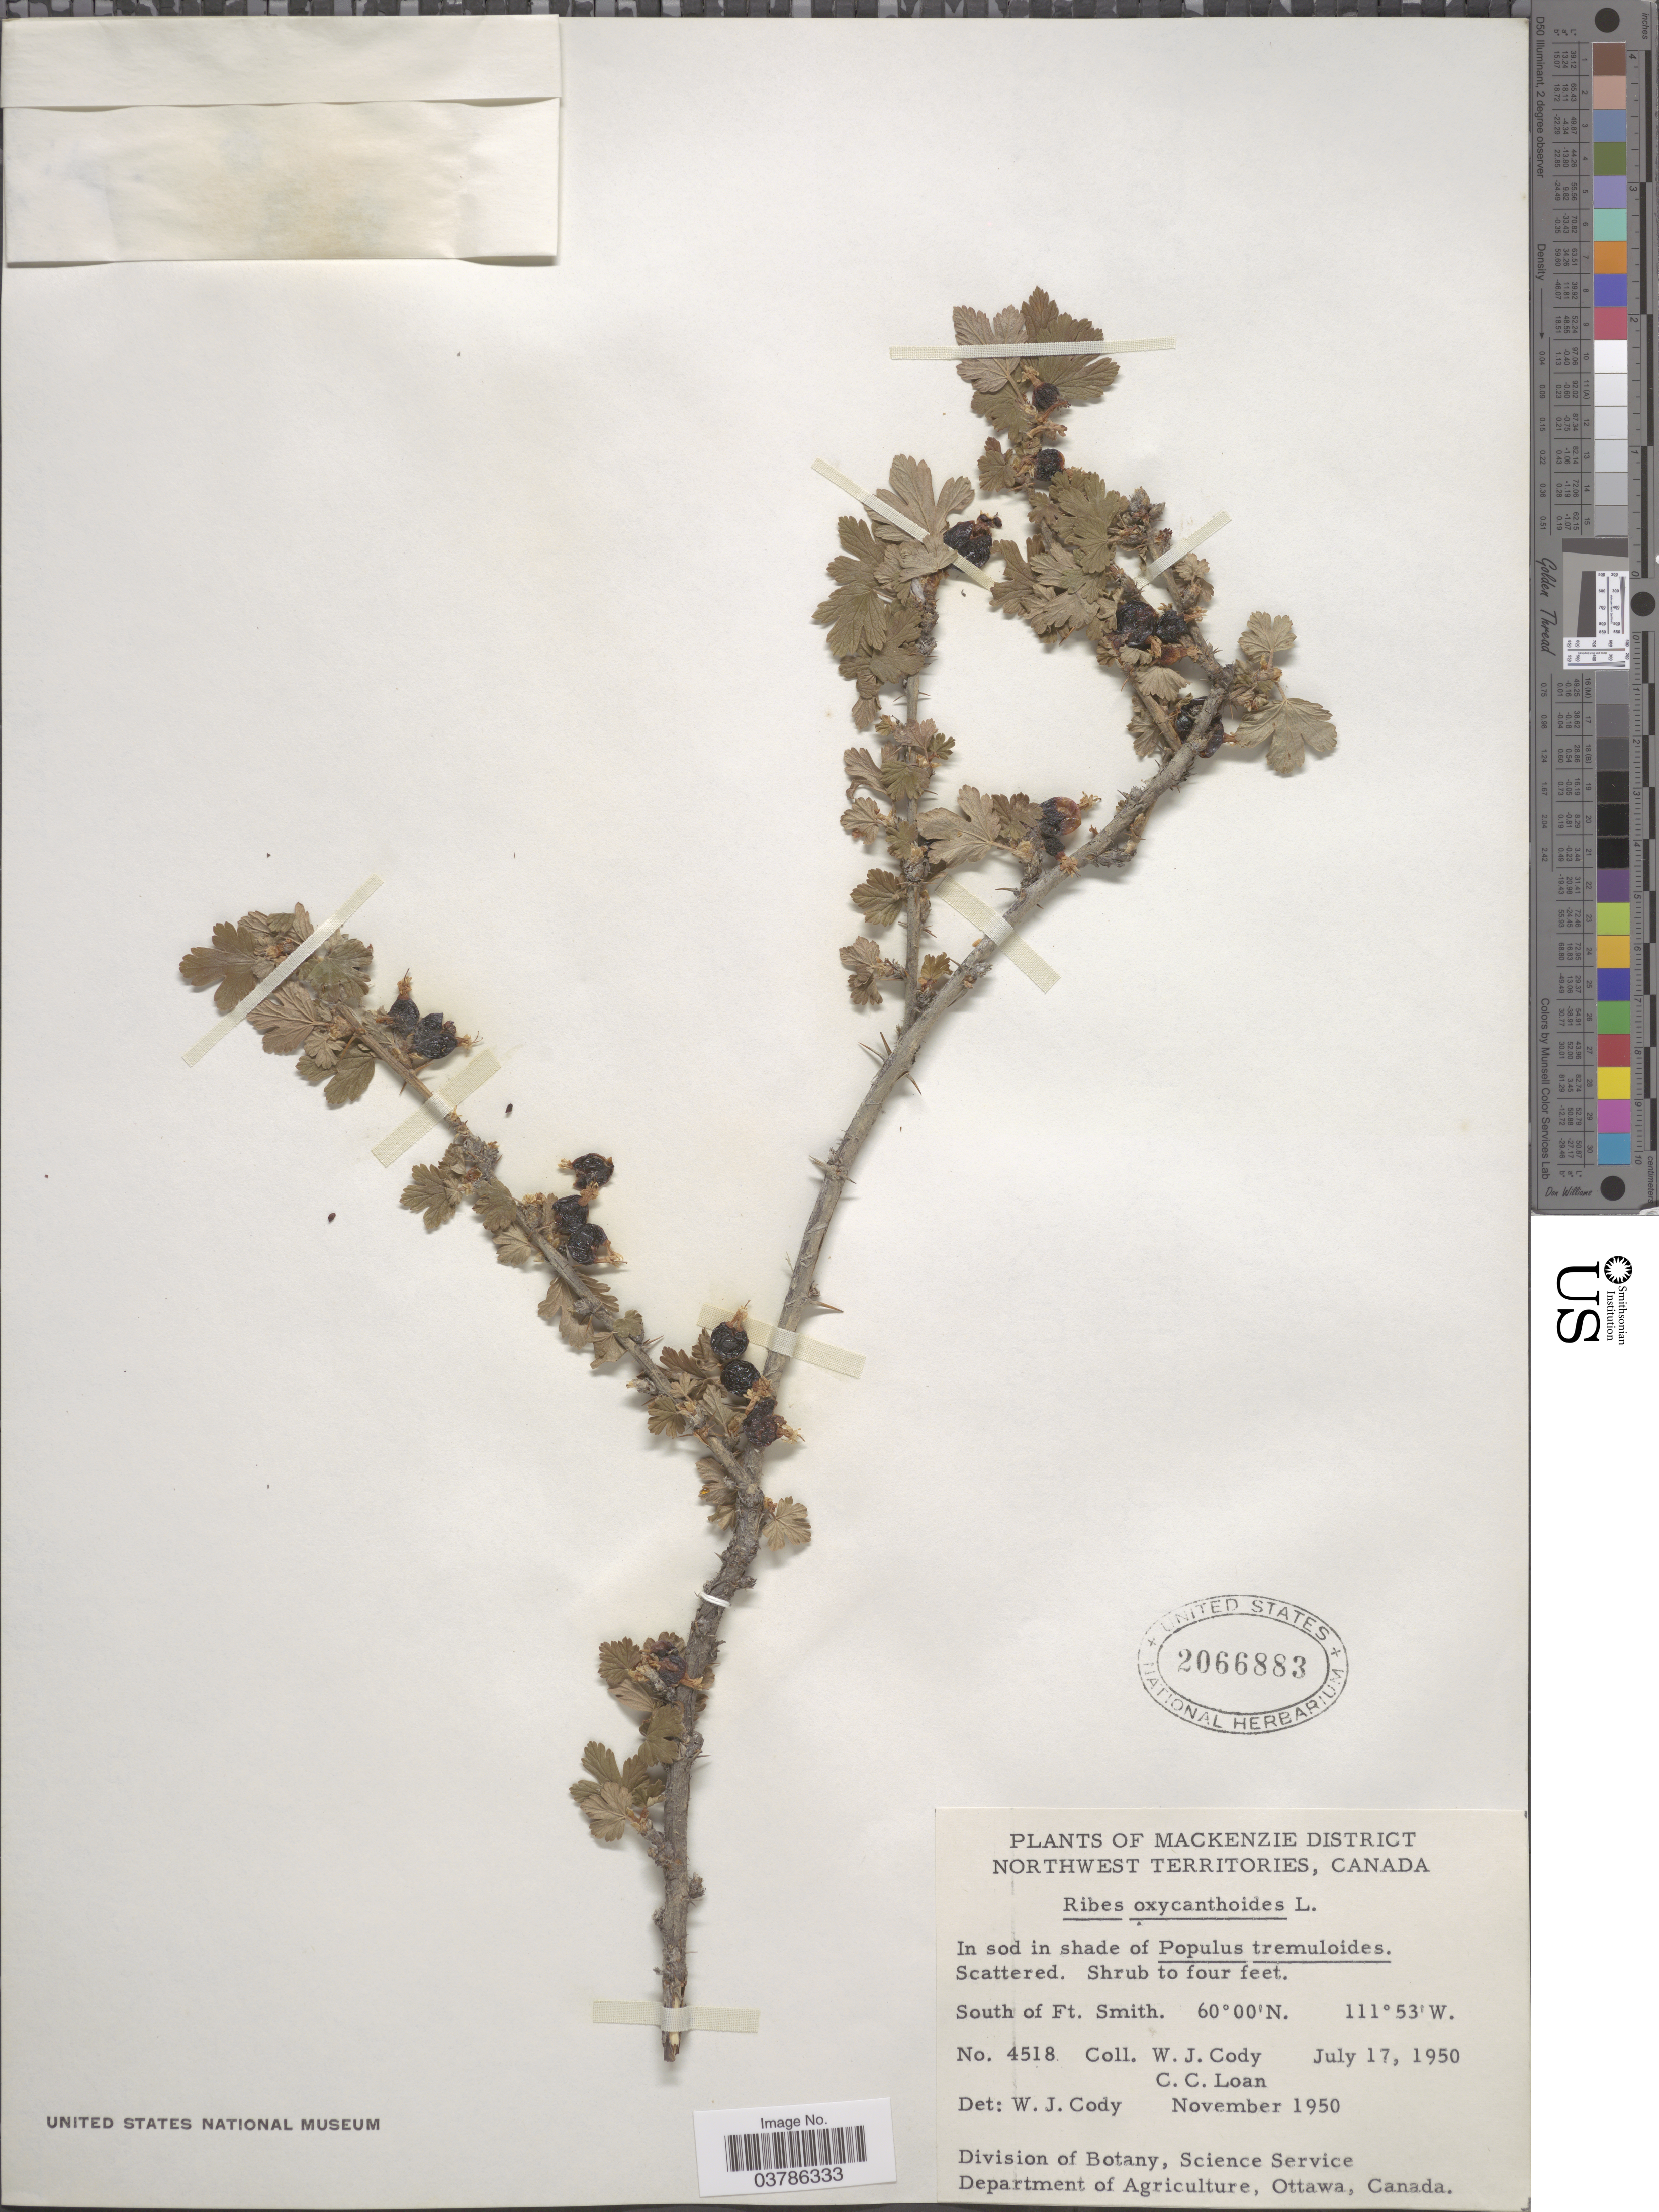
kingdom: Plantae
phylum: Tracheophyta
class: Magnoliopsida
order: Saxifragales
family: Grossulariaceae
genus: Ribes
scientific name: Ribes oxyacanthoides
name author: L.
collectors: W. Cody & C. Loan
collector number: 4518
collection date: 1950-07-17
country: Canada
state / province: Northwest Territories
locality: Mackenzie District. South of Ft. Smith.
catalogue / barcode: US 2066883